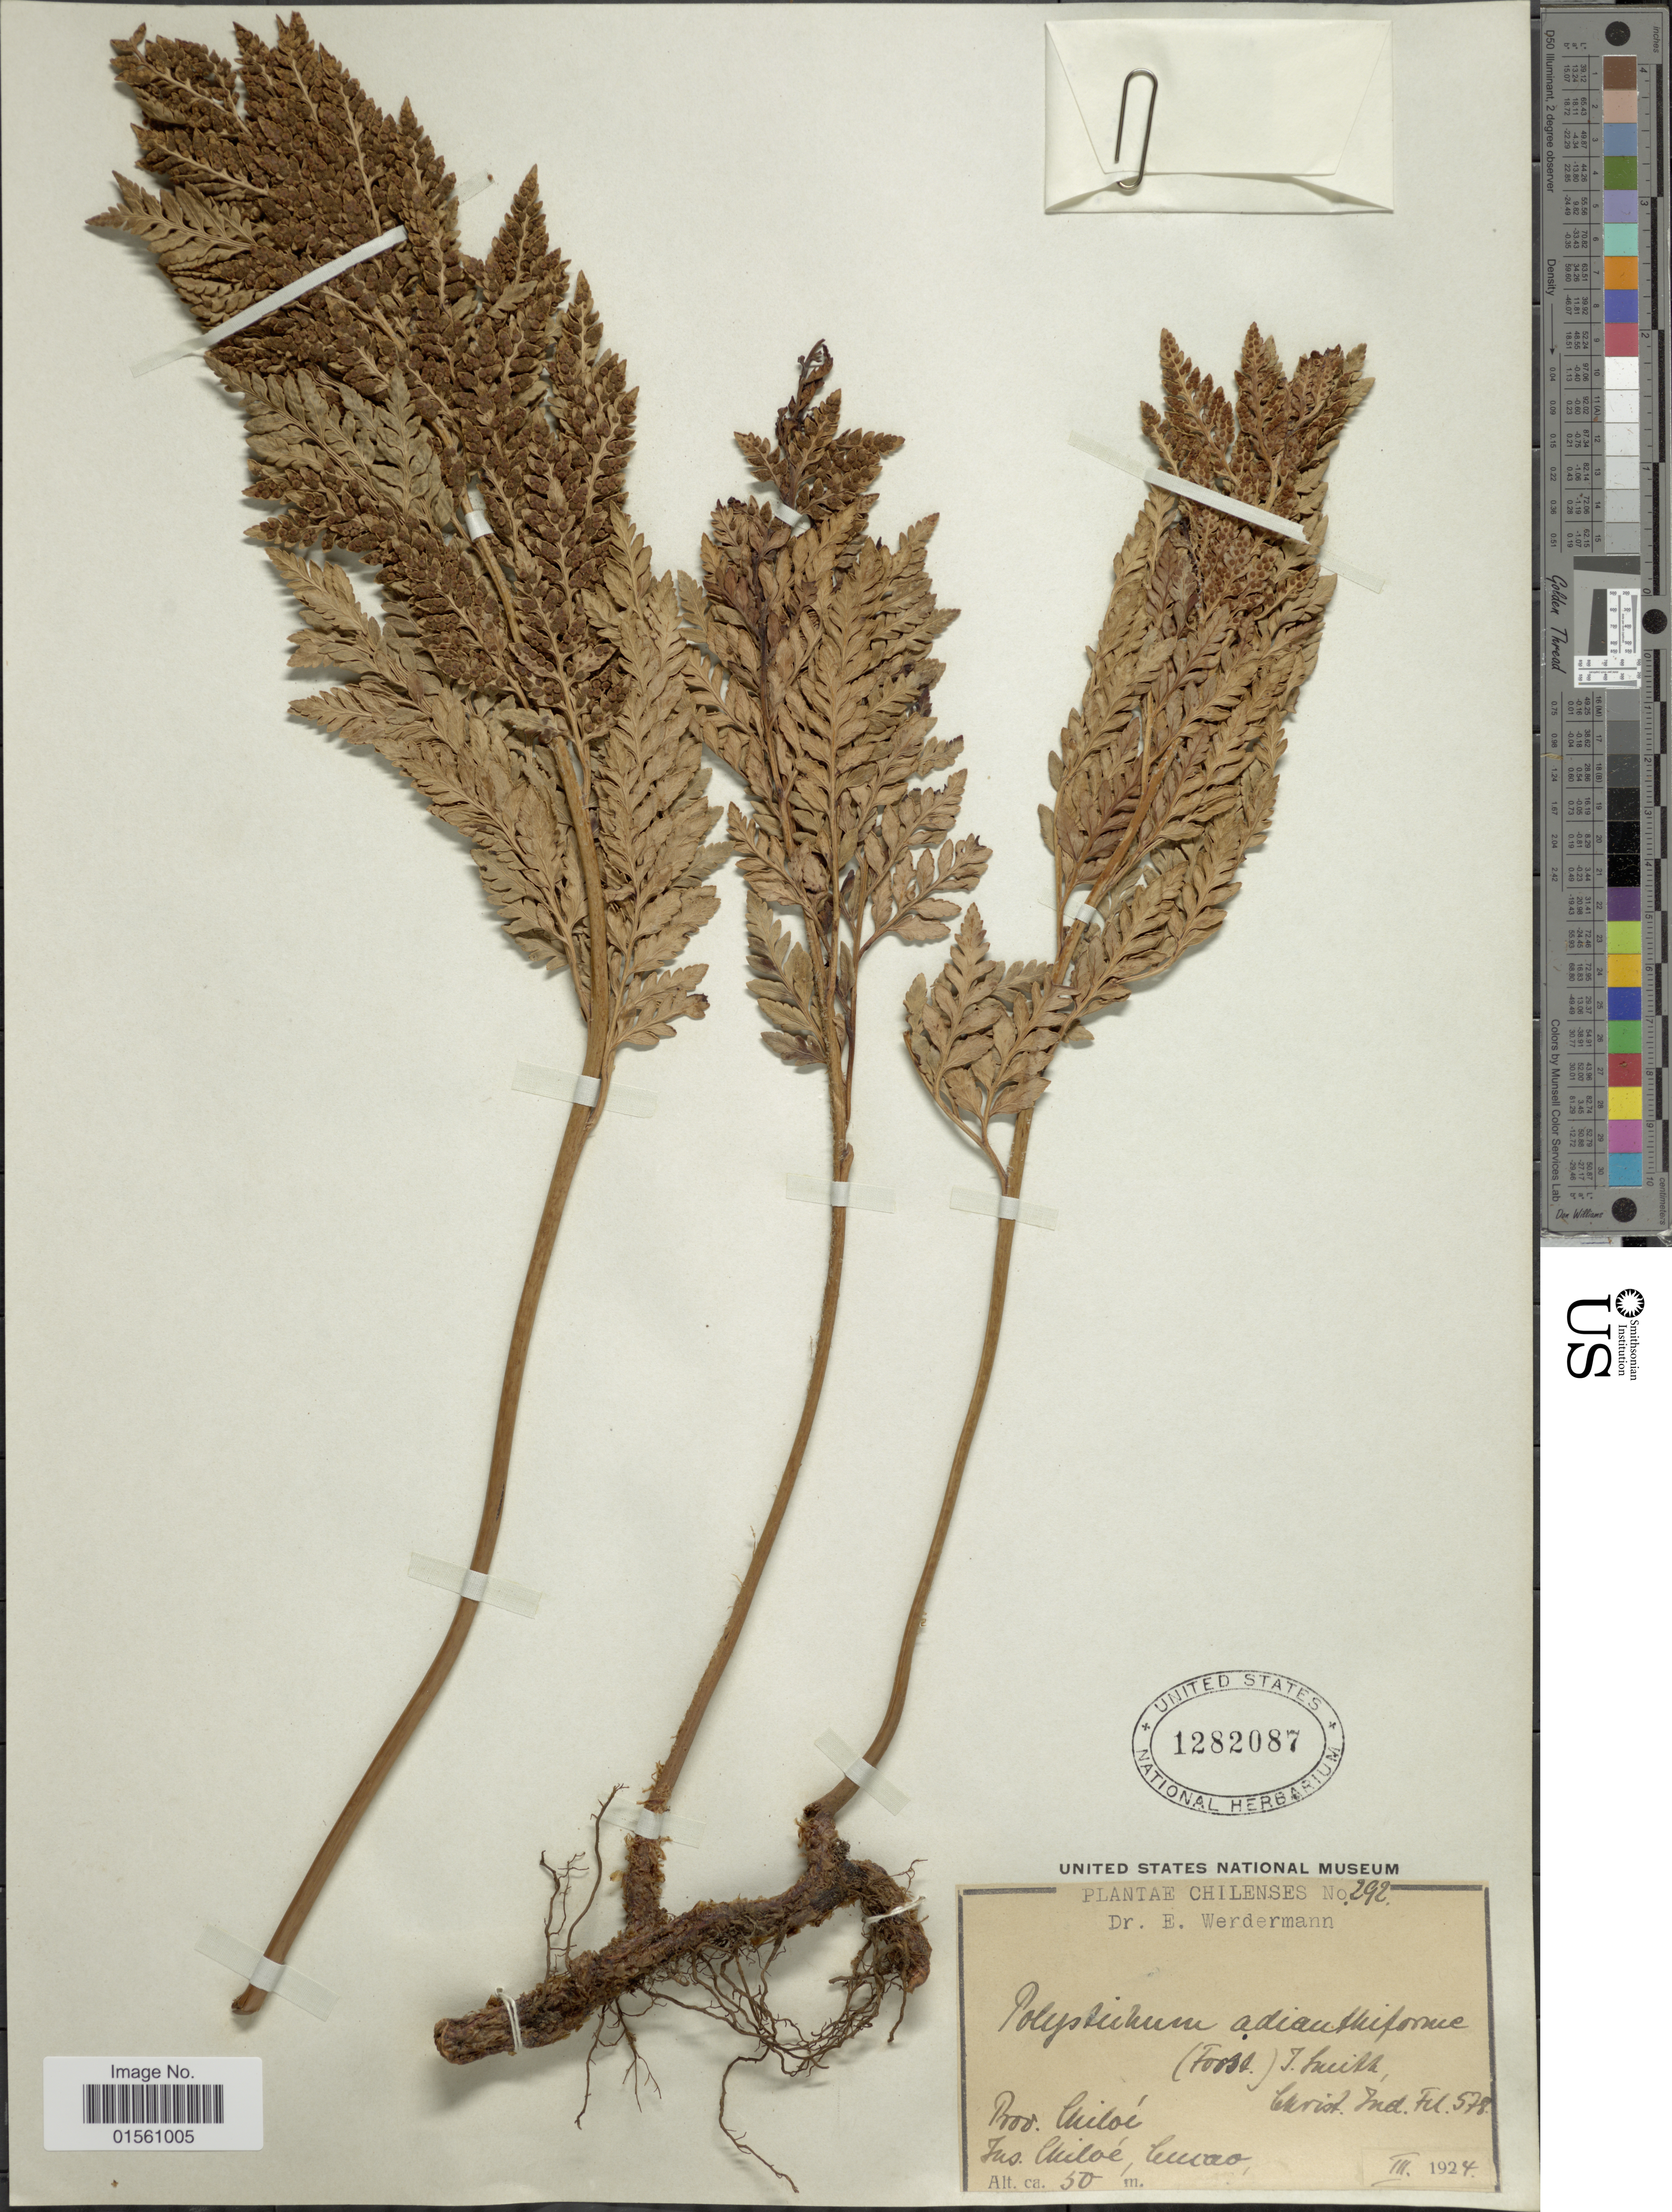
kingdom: Plantae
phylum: Tracheophyta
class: Polypodiopsida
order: Polypodiales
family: Dryopteridaceae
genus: Rumohra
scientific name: Rumohra adiantiformis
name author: (G. Forst.) Ching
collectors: E. Werdermann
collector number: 292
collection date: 1924-03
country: Chile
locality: Chilenses, Prov. Chiloé, Ins. Chiloé, Cucao.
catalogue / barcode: US 1282087